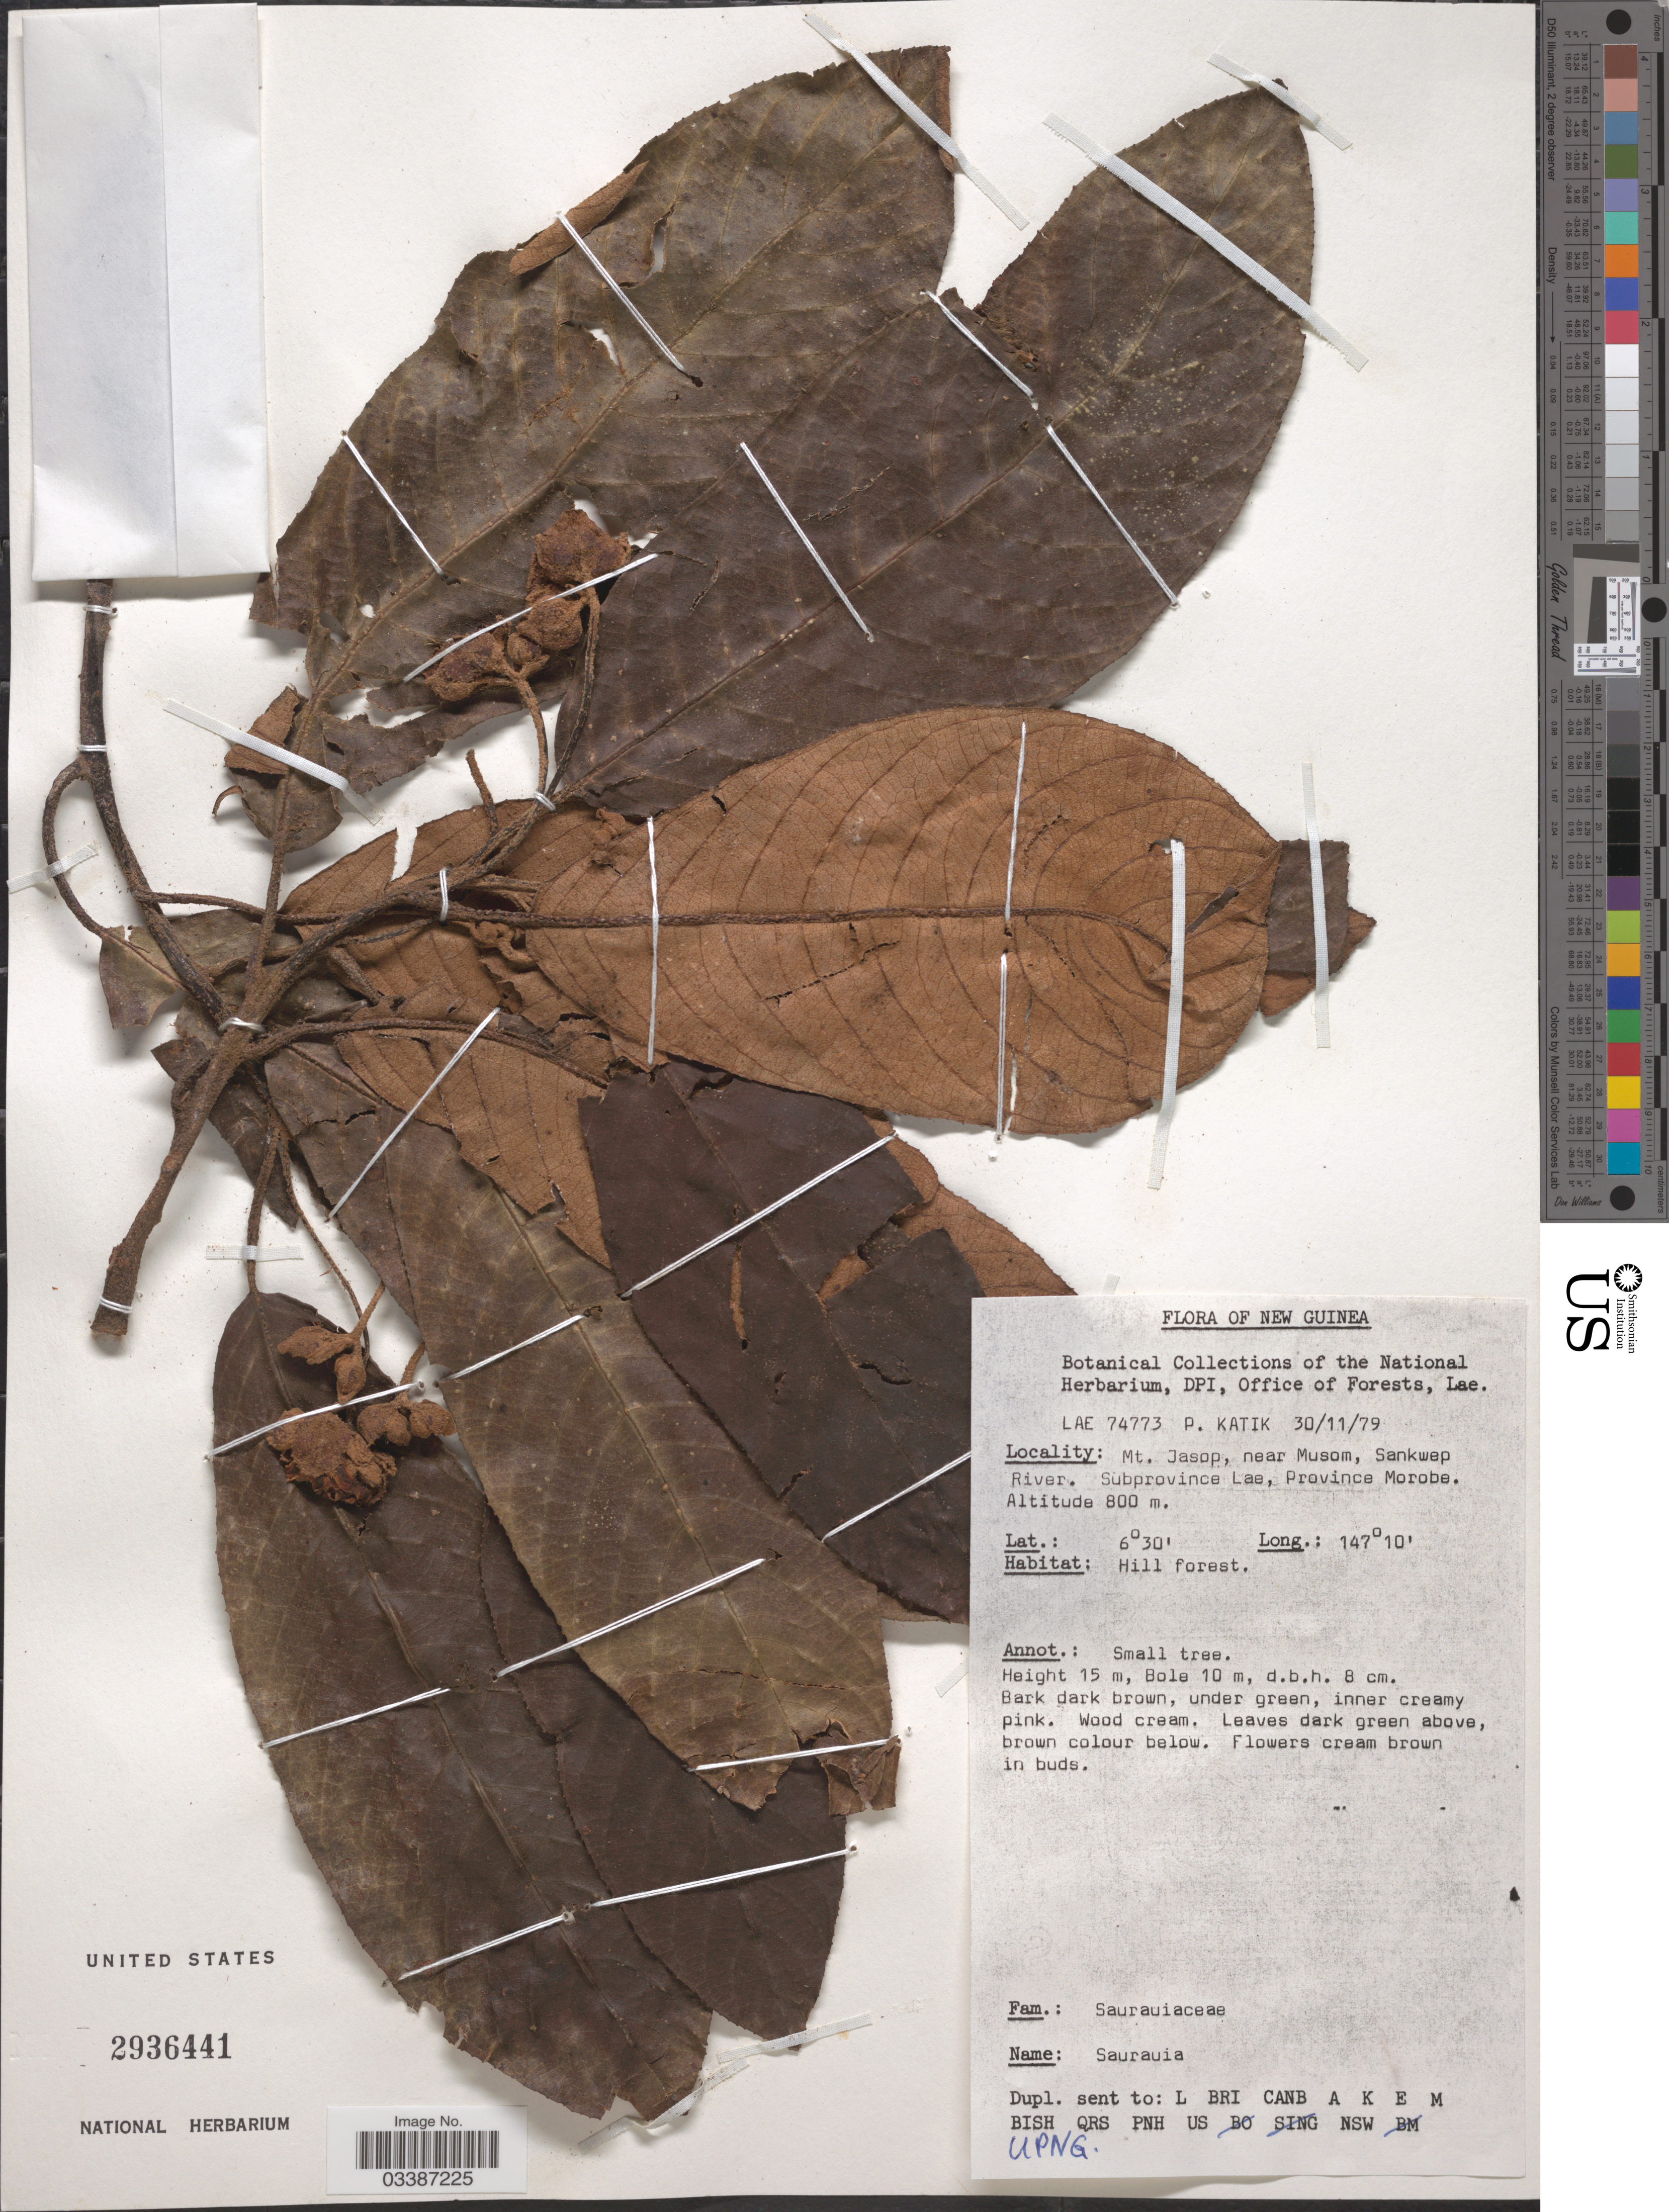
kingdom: Plantae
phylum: Tracheophyta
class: Magnoliopsida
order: Ericales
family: Actinidiaceae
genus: Saurauia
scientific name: Saurauia sp.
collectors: P. Katik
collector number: LAE 74773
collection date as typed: Transcribed d/m/y: 30/11/79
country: Papua New Guinea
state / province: Morobe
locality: New Guinea. Mt. Jasop, near Musom, Sankwep River, Subprovince Lae.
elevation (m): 800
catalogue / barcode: US 2936441